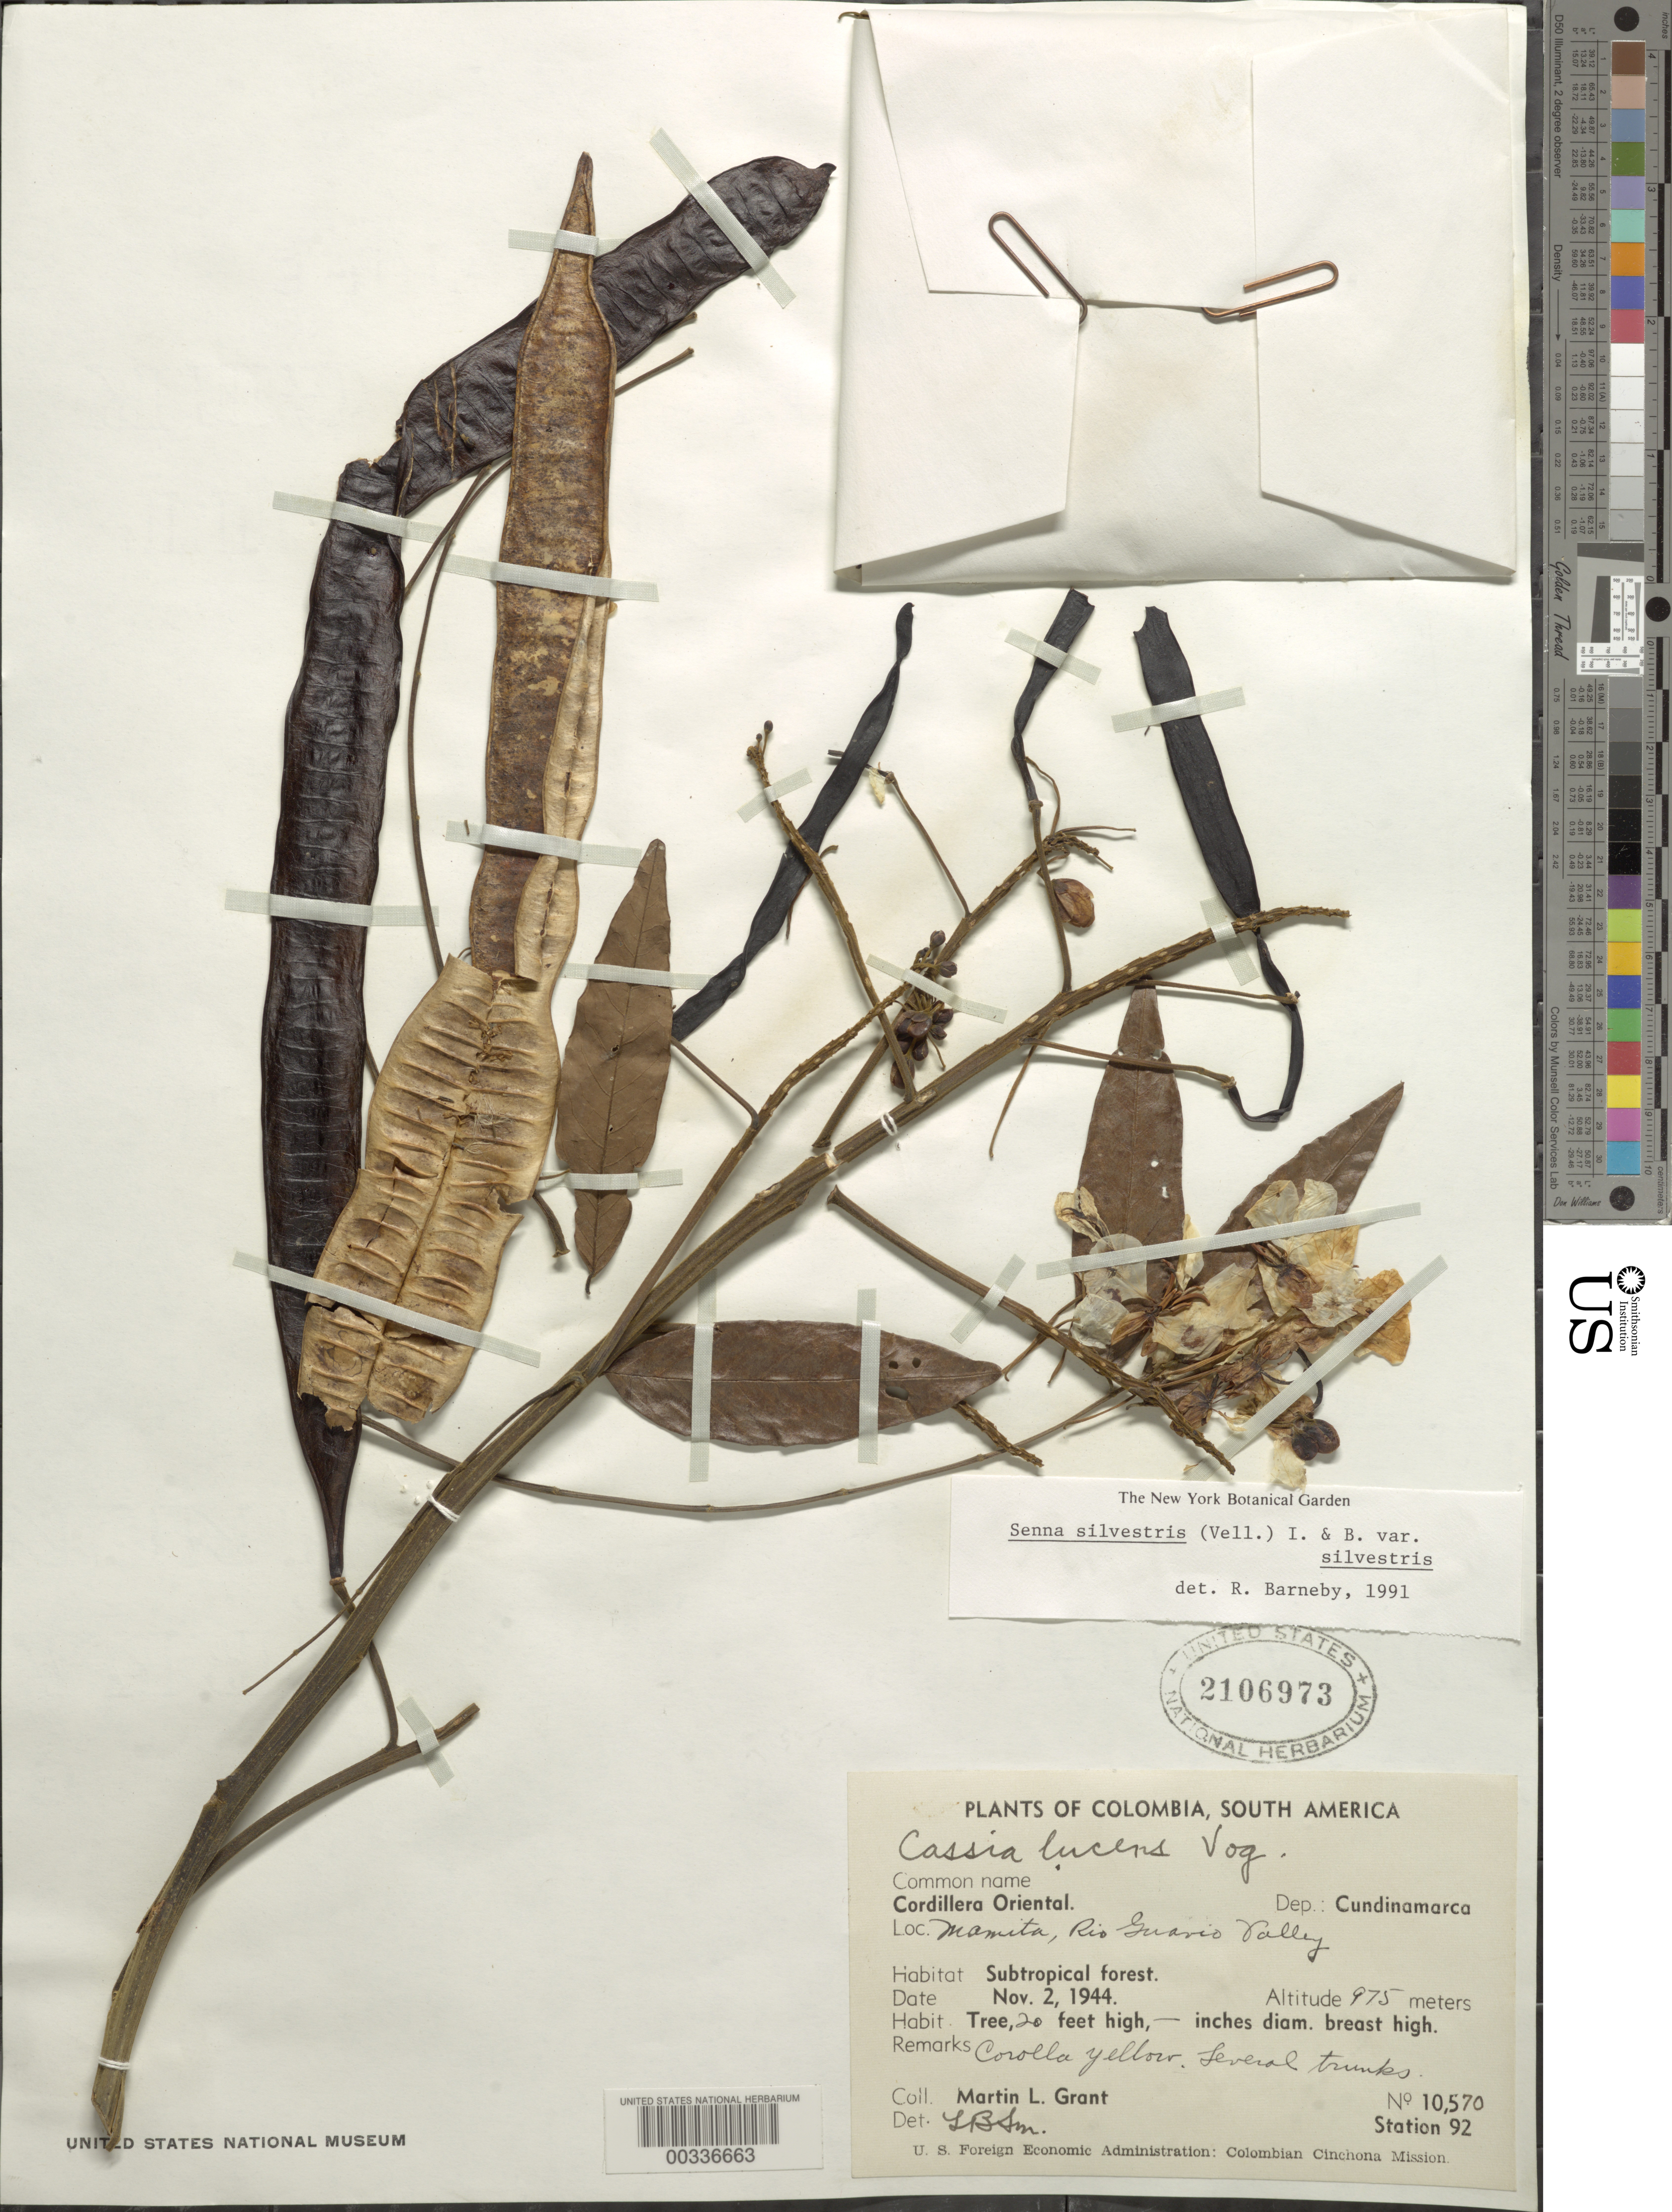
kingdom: Plantae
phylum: Tracheophyta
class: Magnoliopsida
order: Fabales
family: Fabaceae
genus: Senna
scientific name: Senna silvestris var. silvestris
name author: (Vell.) H.S. Irwin & Barneby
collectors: M. L. Grant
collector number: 10570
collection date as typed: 02 Nov 1944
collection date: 1944-11-02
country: Colombia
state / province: Cundinamarca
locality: Mamita, Rio Guario Valley; Cordillera Oriental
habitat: Subtropical forest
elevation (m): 975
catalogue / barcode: US 2106973